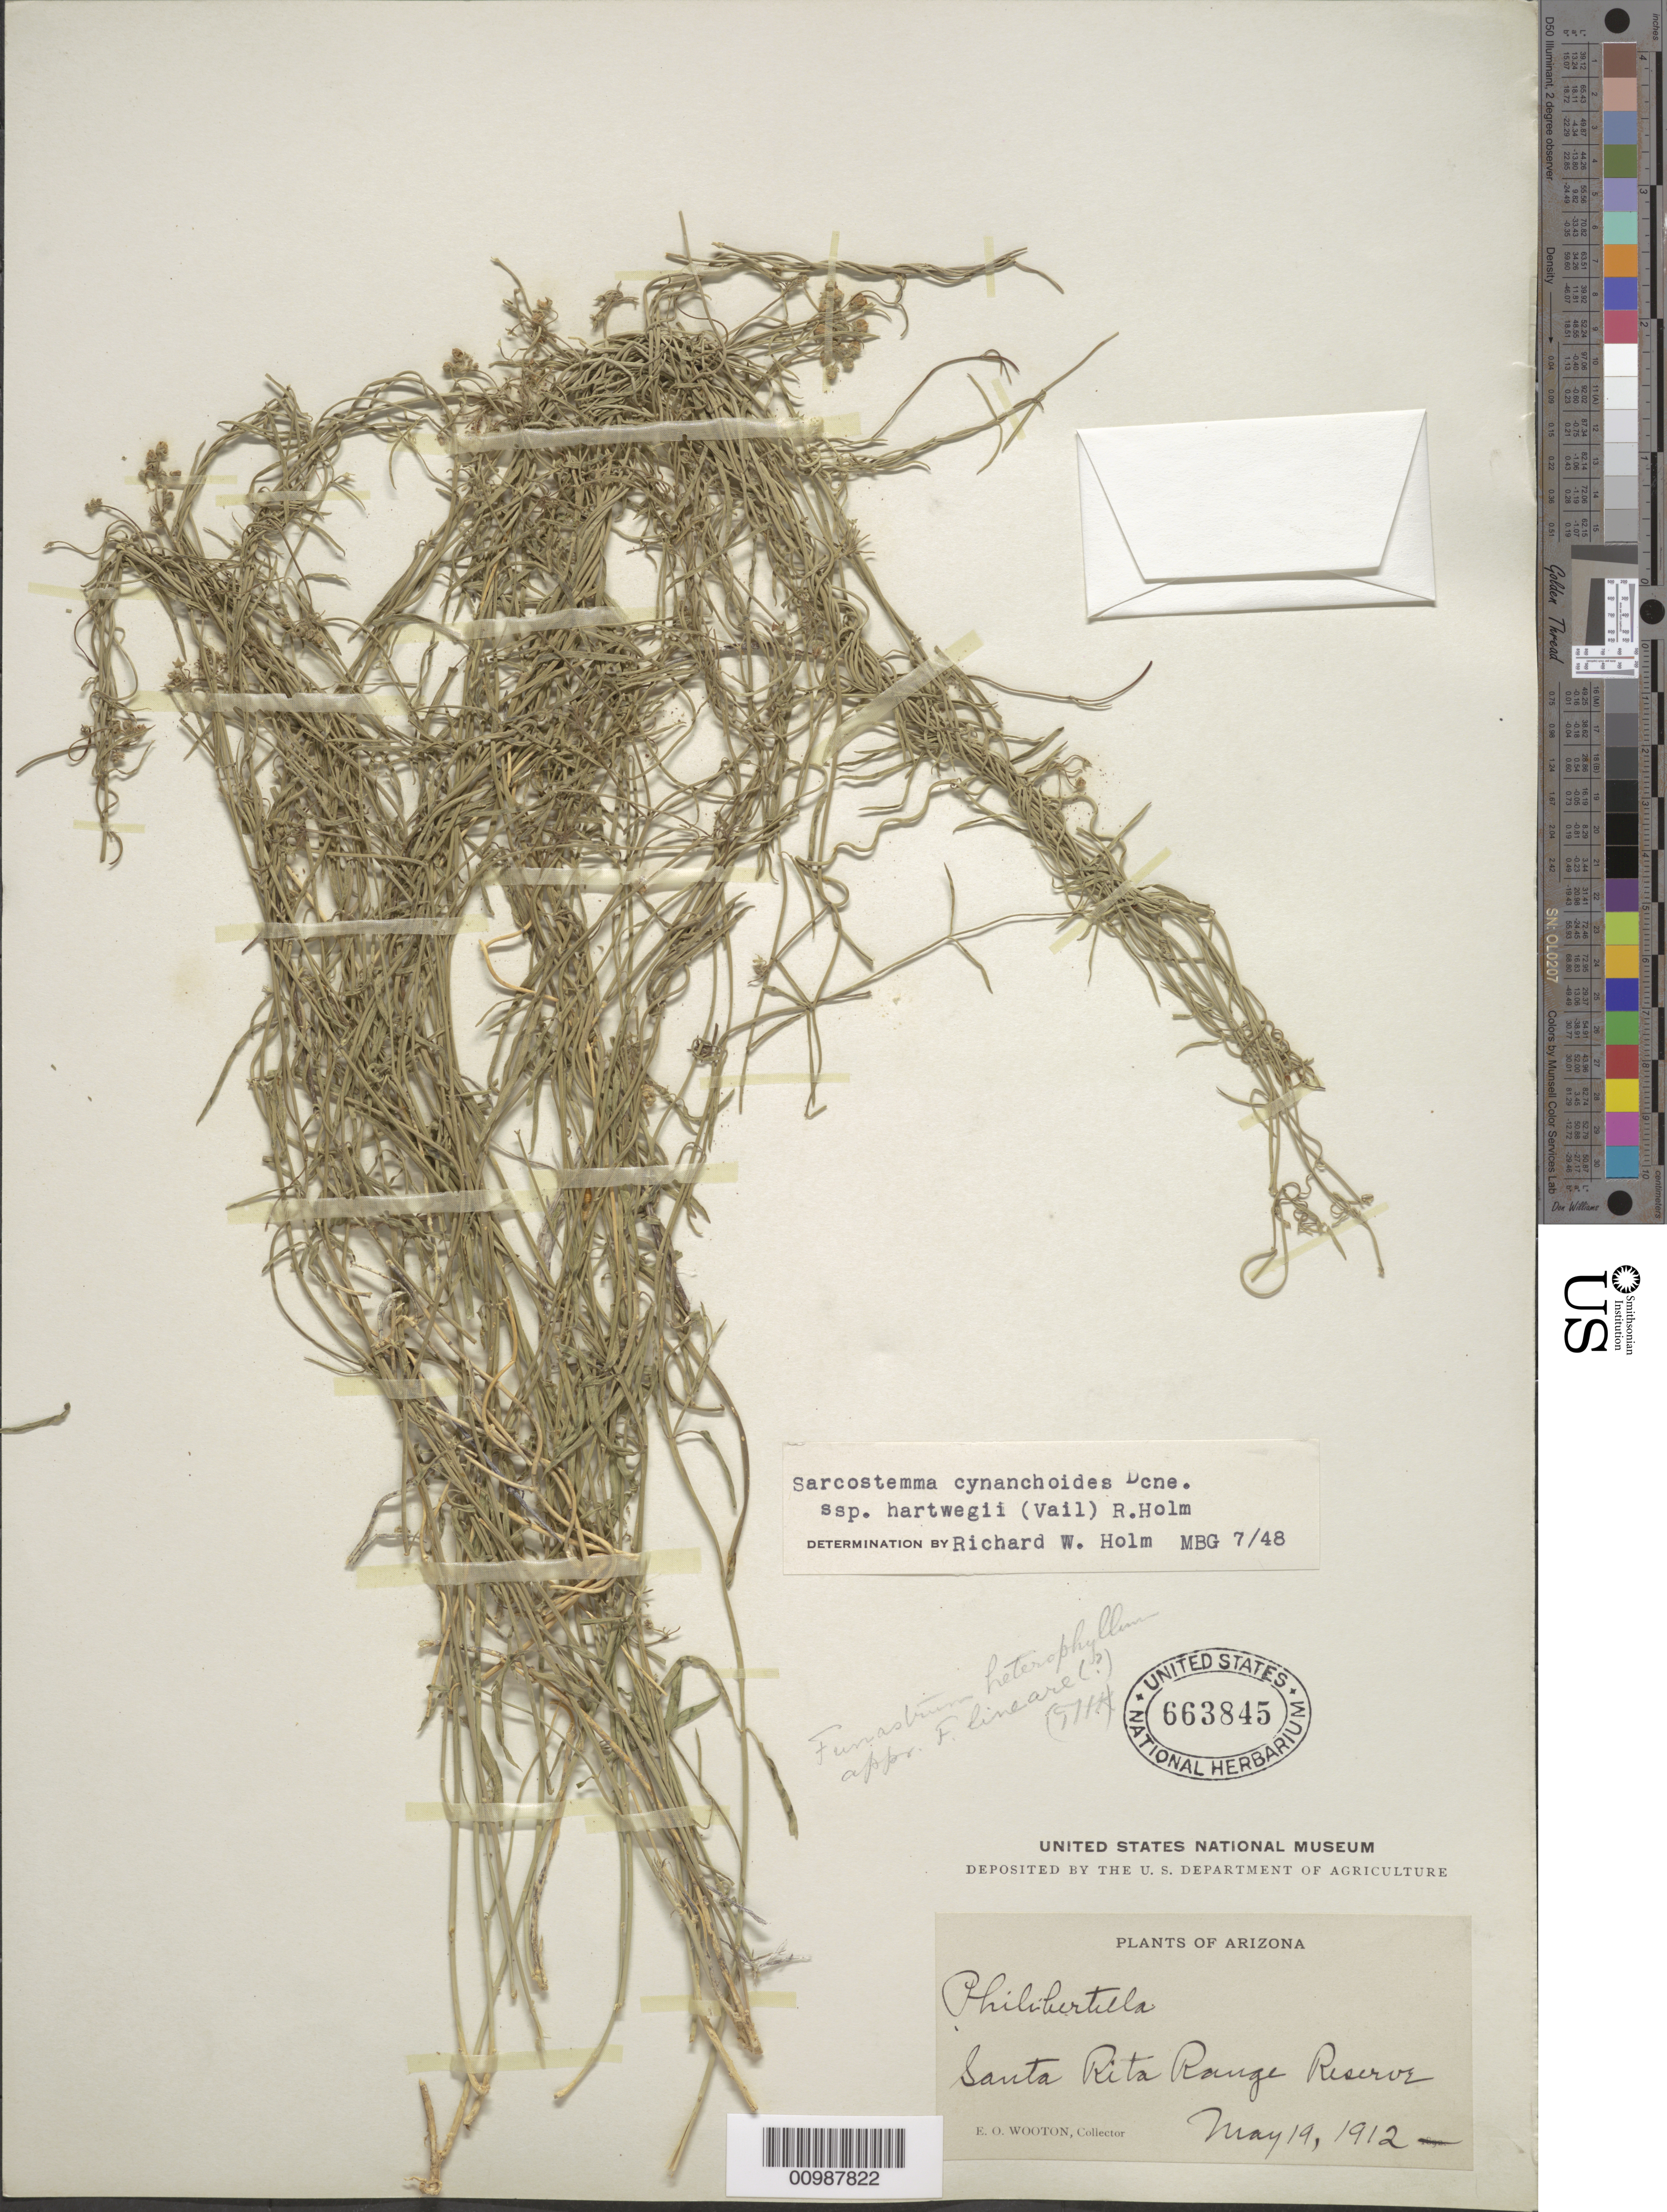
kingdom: Plantae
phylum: Tracheophyta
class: Magnoliopsida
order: Gentianales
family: Apocynaceae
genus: Sarcostemma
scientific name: Sarcostemma cynanchoides subsp. hartwegii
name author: (Vail) R.W. Holm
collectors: E. O. Wooton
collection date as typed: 19 May 1912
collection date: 1912-05-19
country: United States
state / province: Arizona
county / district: Santa Cruz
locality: Santa Rita Range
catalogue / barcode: US 663845